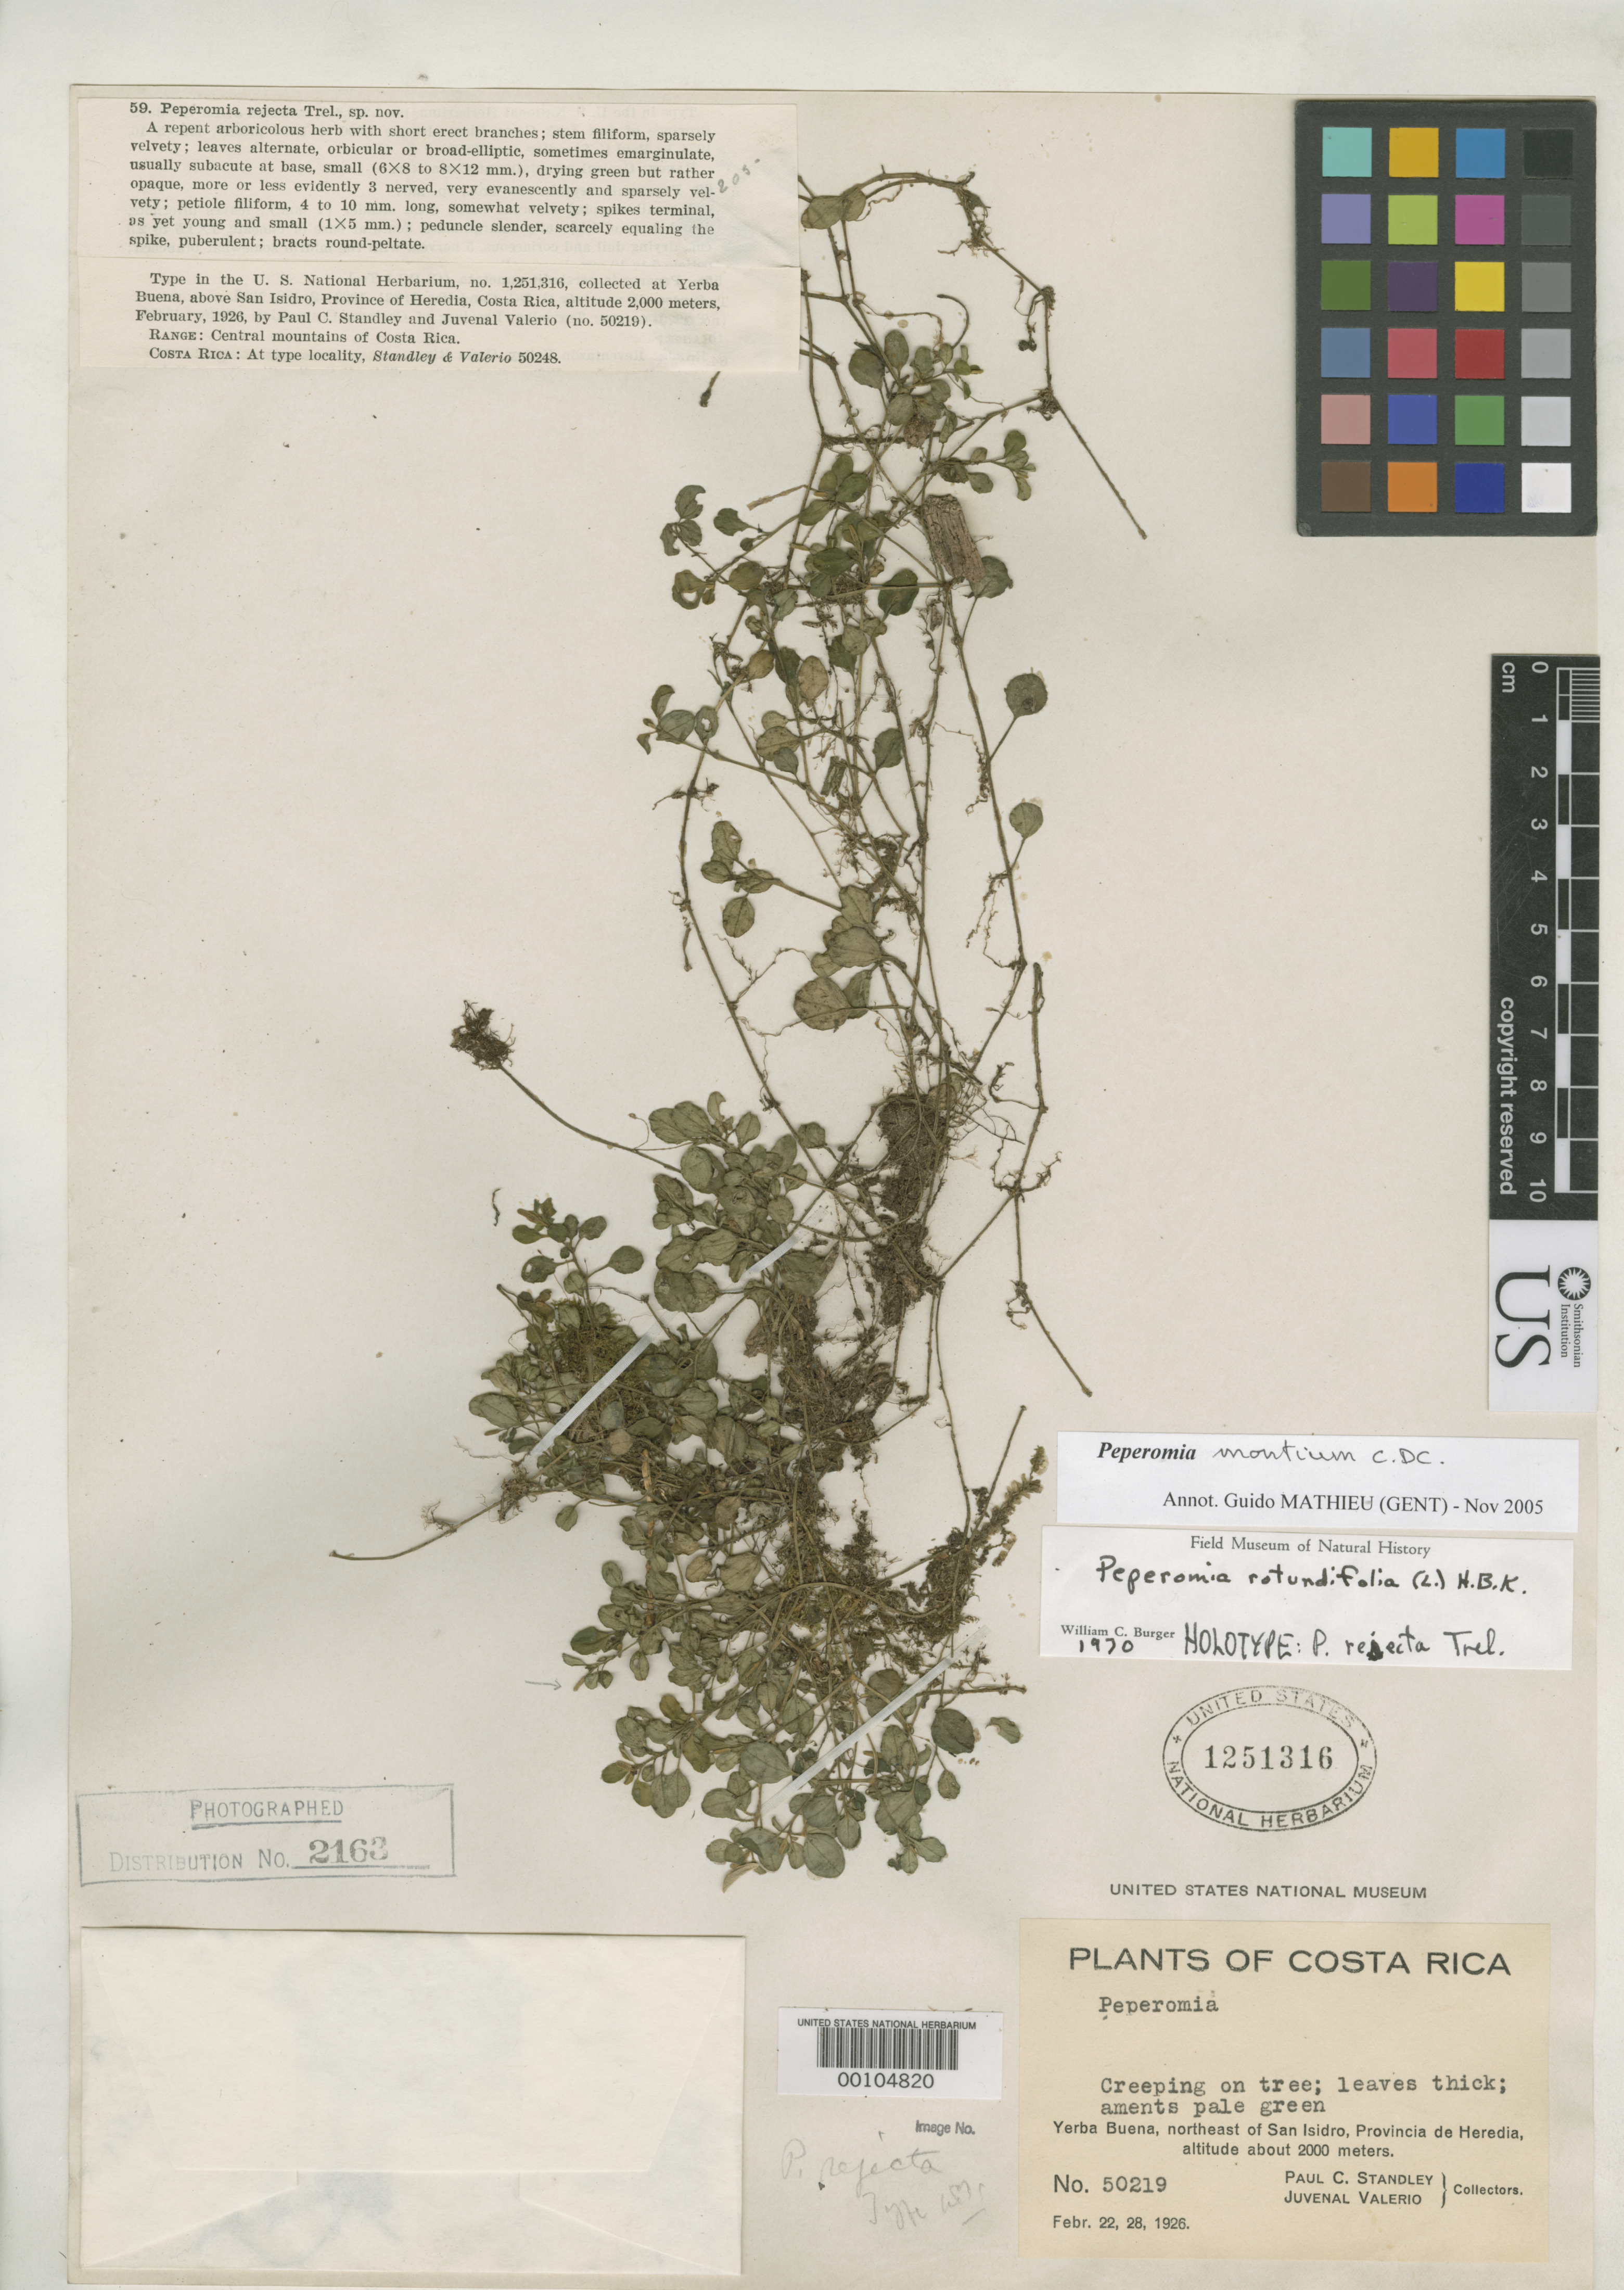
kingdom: Plantae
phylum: Tracheophyta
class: Magnoliopsida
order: Piperales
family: Piperaceae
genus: Peperomia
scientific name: Peperomia rejecta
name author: Trel.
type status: Holotype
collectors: P. C. Standley & J. Valerio R.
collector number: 50219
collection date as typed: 22 Feb 1926 and 28 Feb 1926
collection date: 1926-02-22,1926-02-28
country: Costa Rica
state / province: Heredia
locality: Yerba Buena, NE of San Isidro.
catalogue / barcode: US 1251316